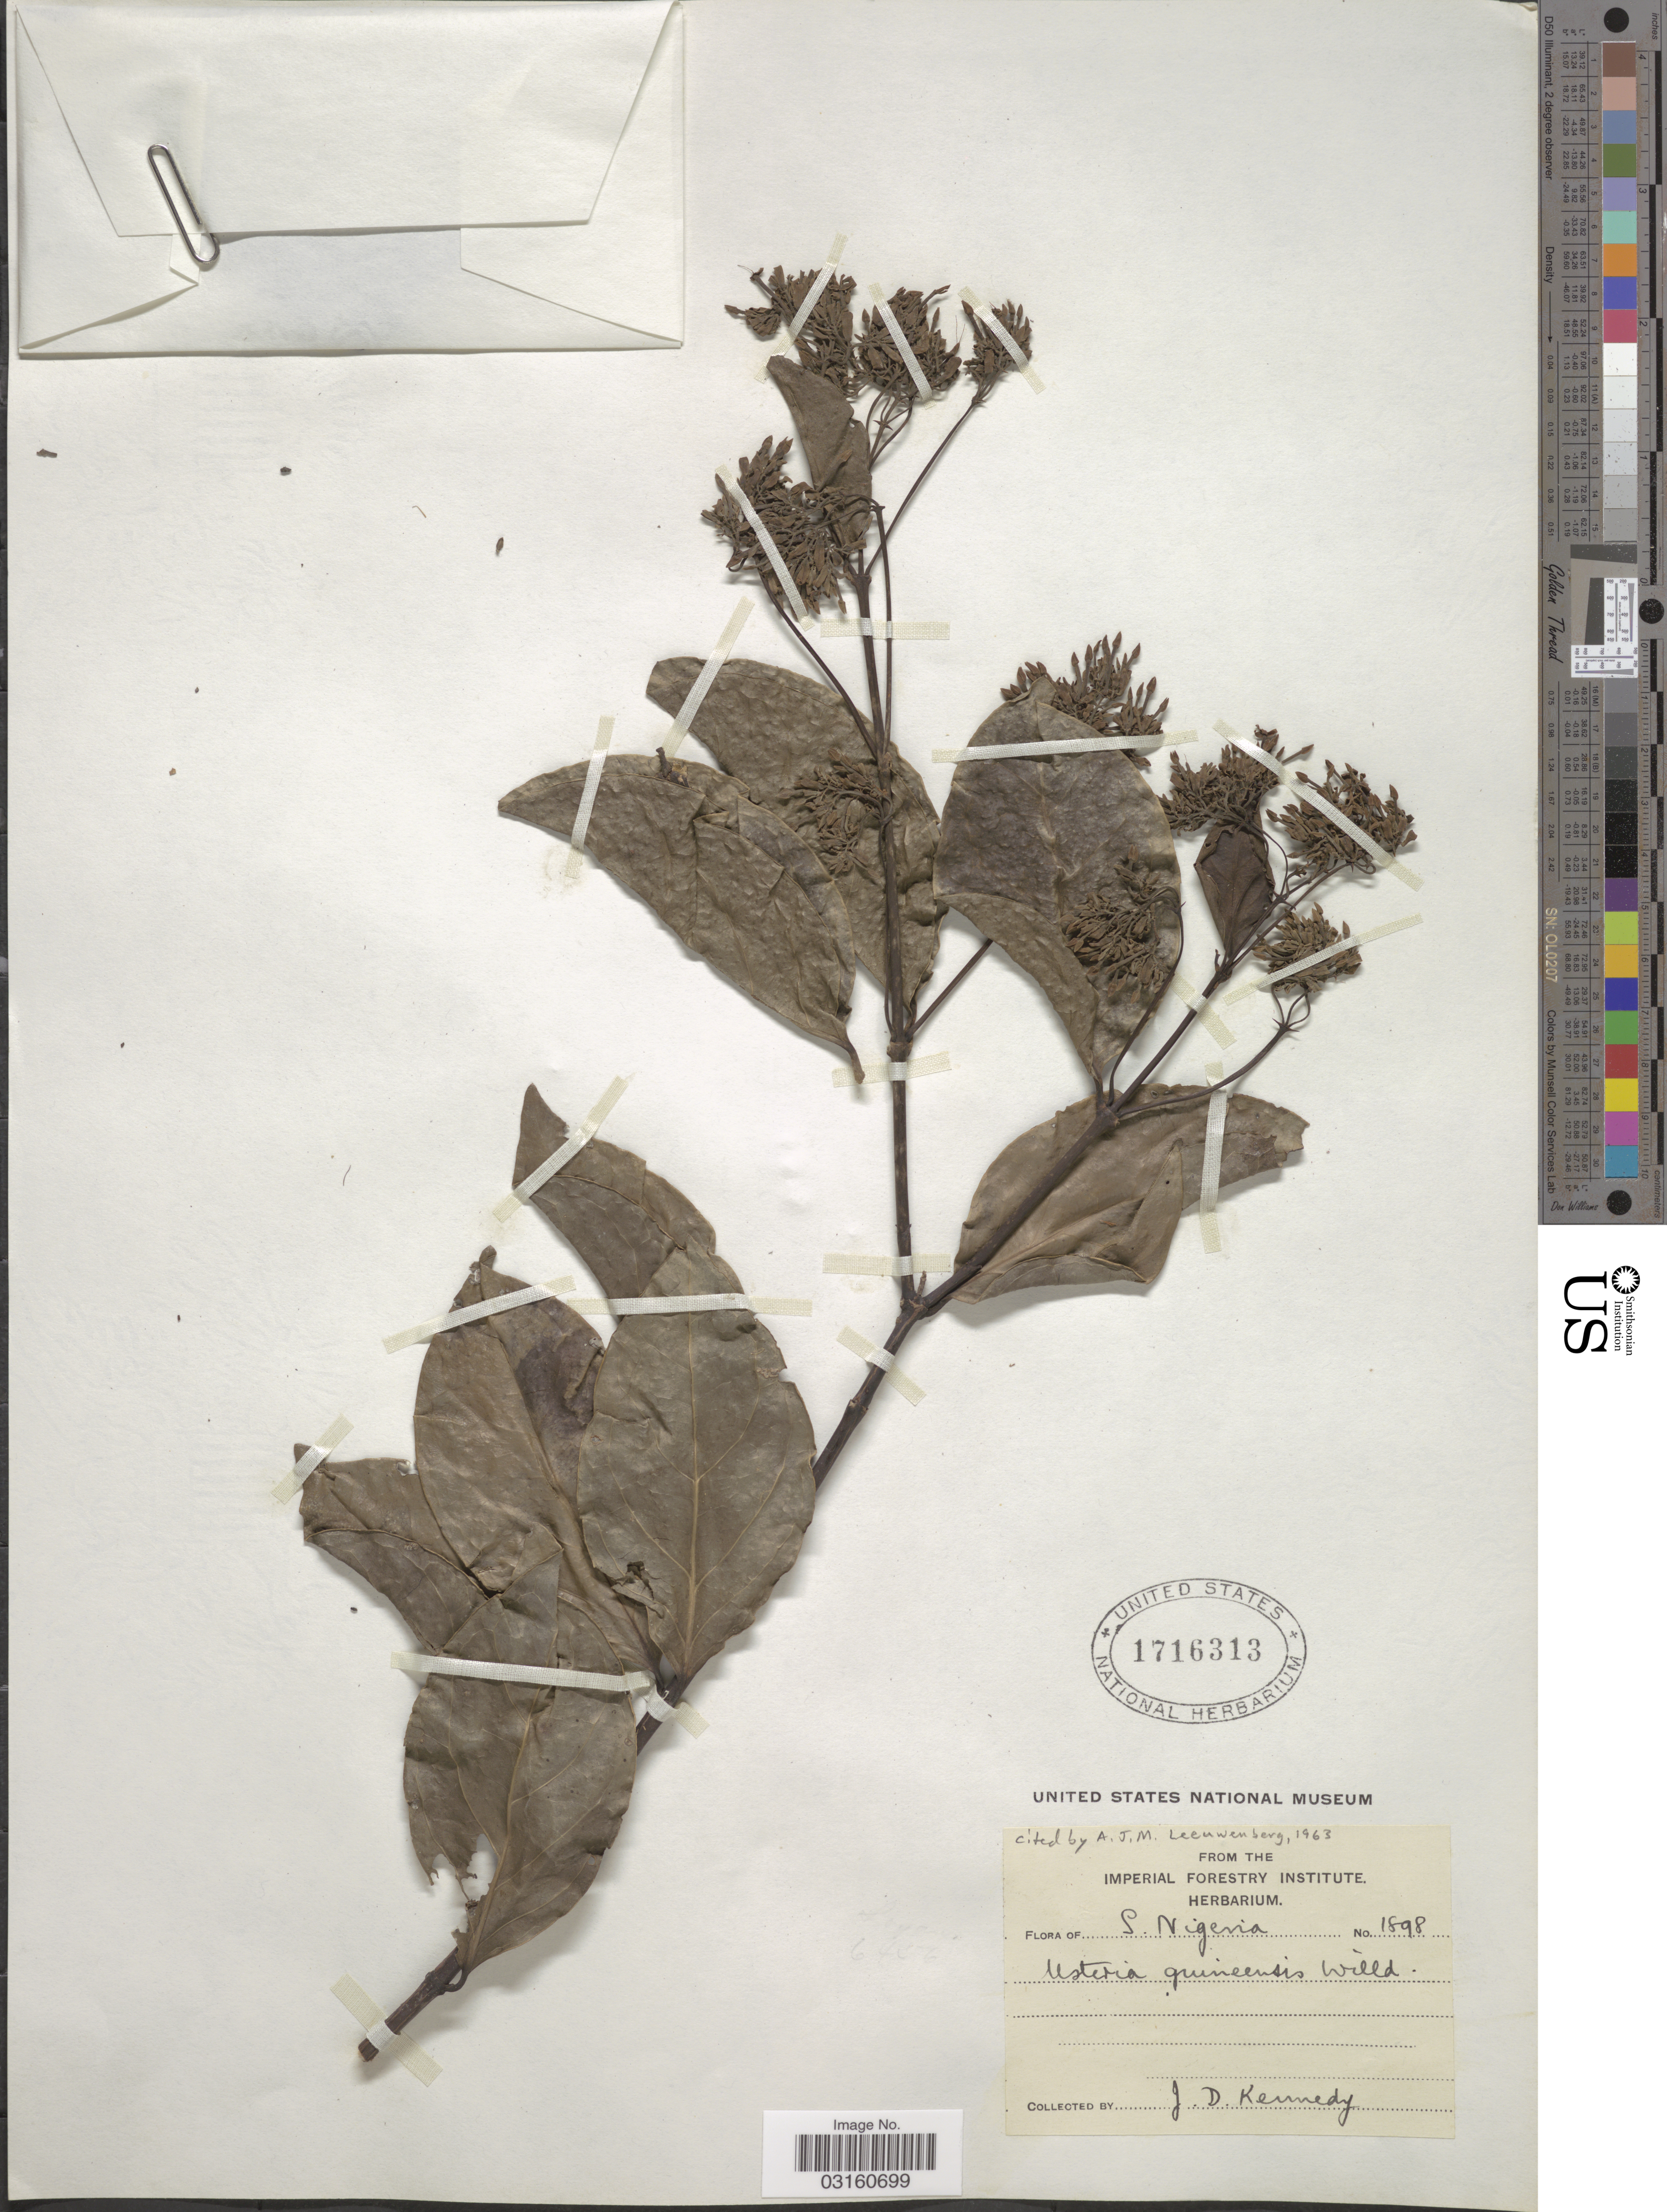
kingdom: Plantae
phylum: Tracheophyta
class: Magnoliopsida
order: Gentianales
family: Loganiaceae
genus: Usteria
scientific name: Usteria guineensis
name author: Willd.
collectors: J. D. Kennedy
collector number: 1898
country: Nigeria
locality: S. Nigeria.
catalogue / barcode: US 1716313